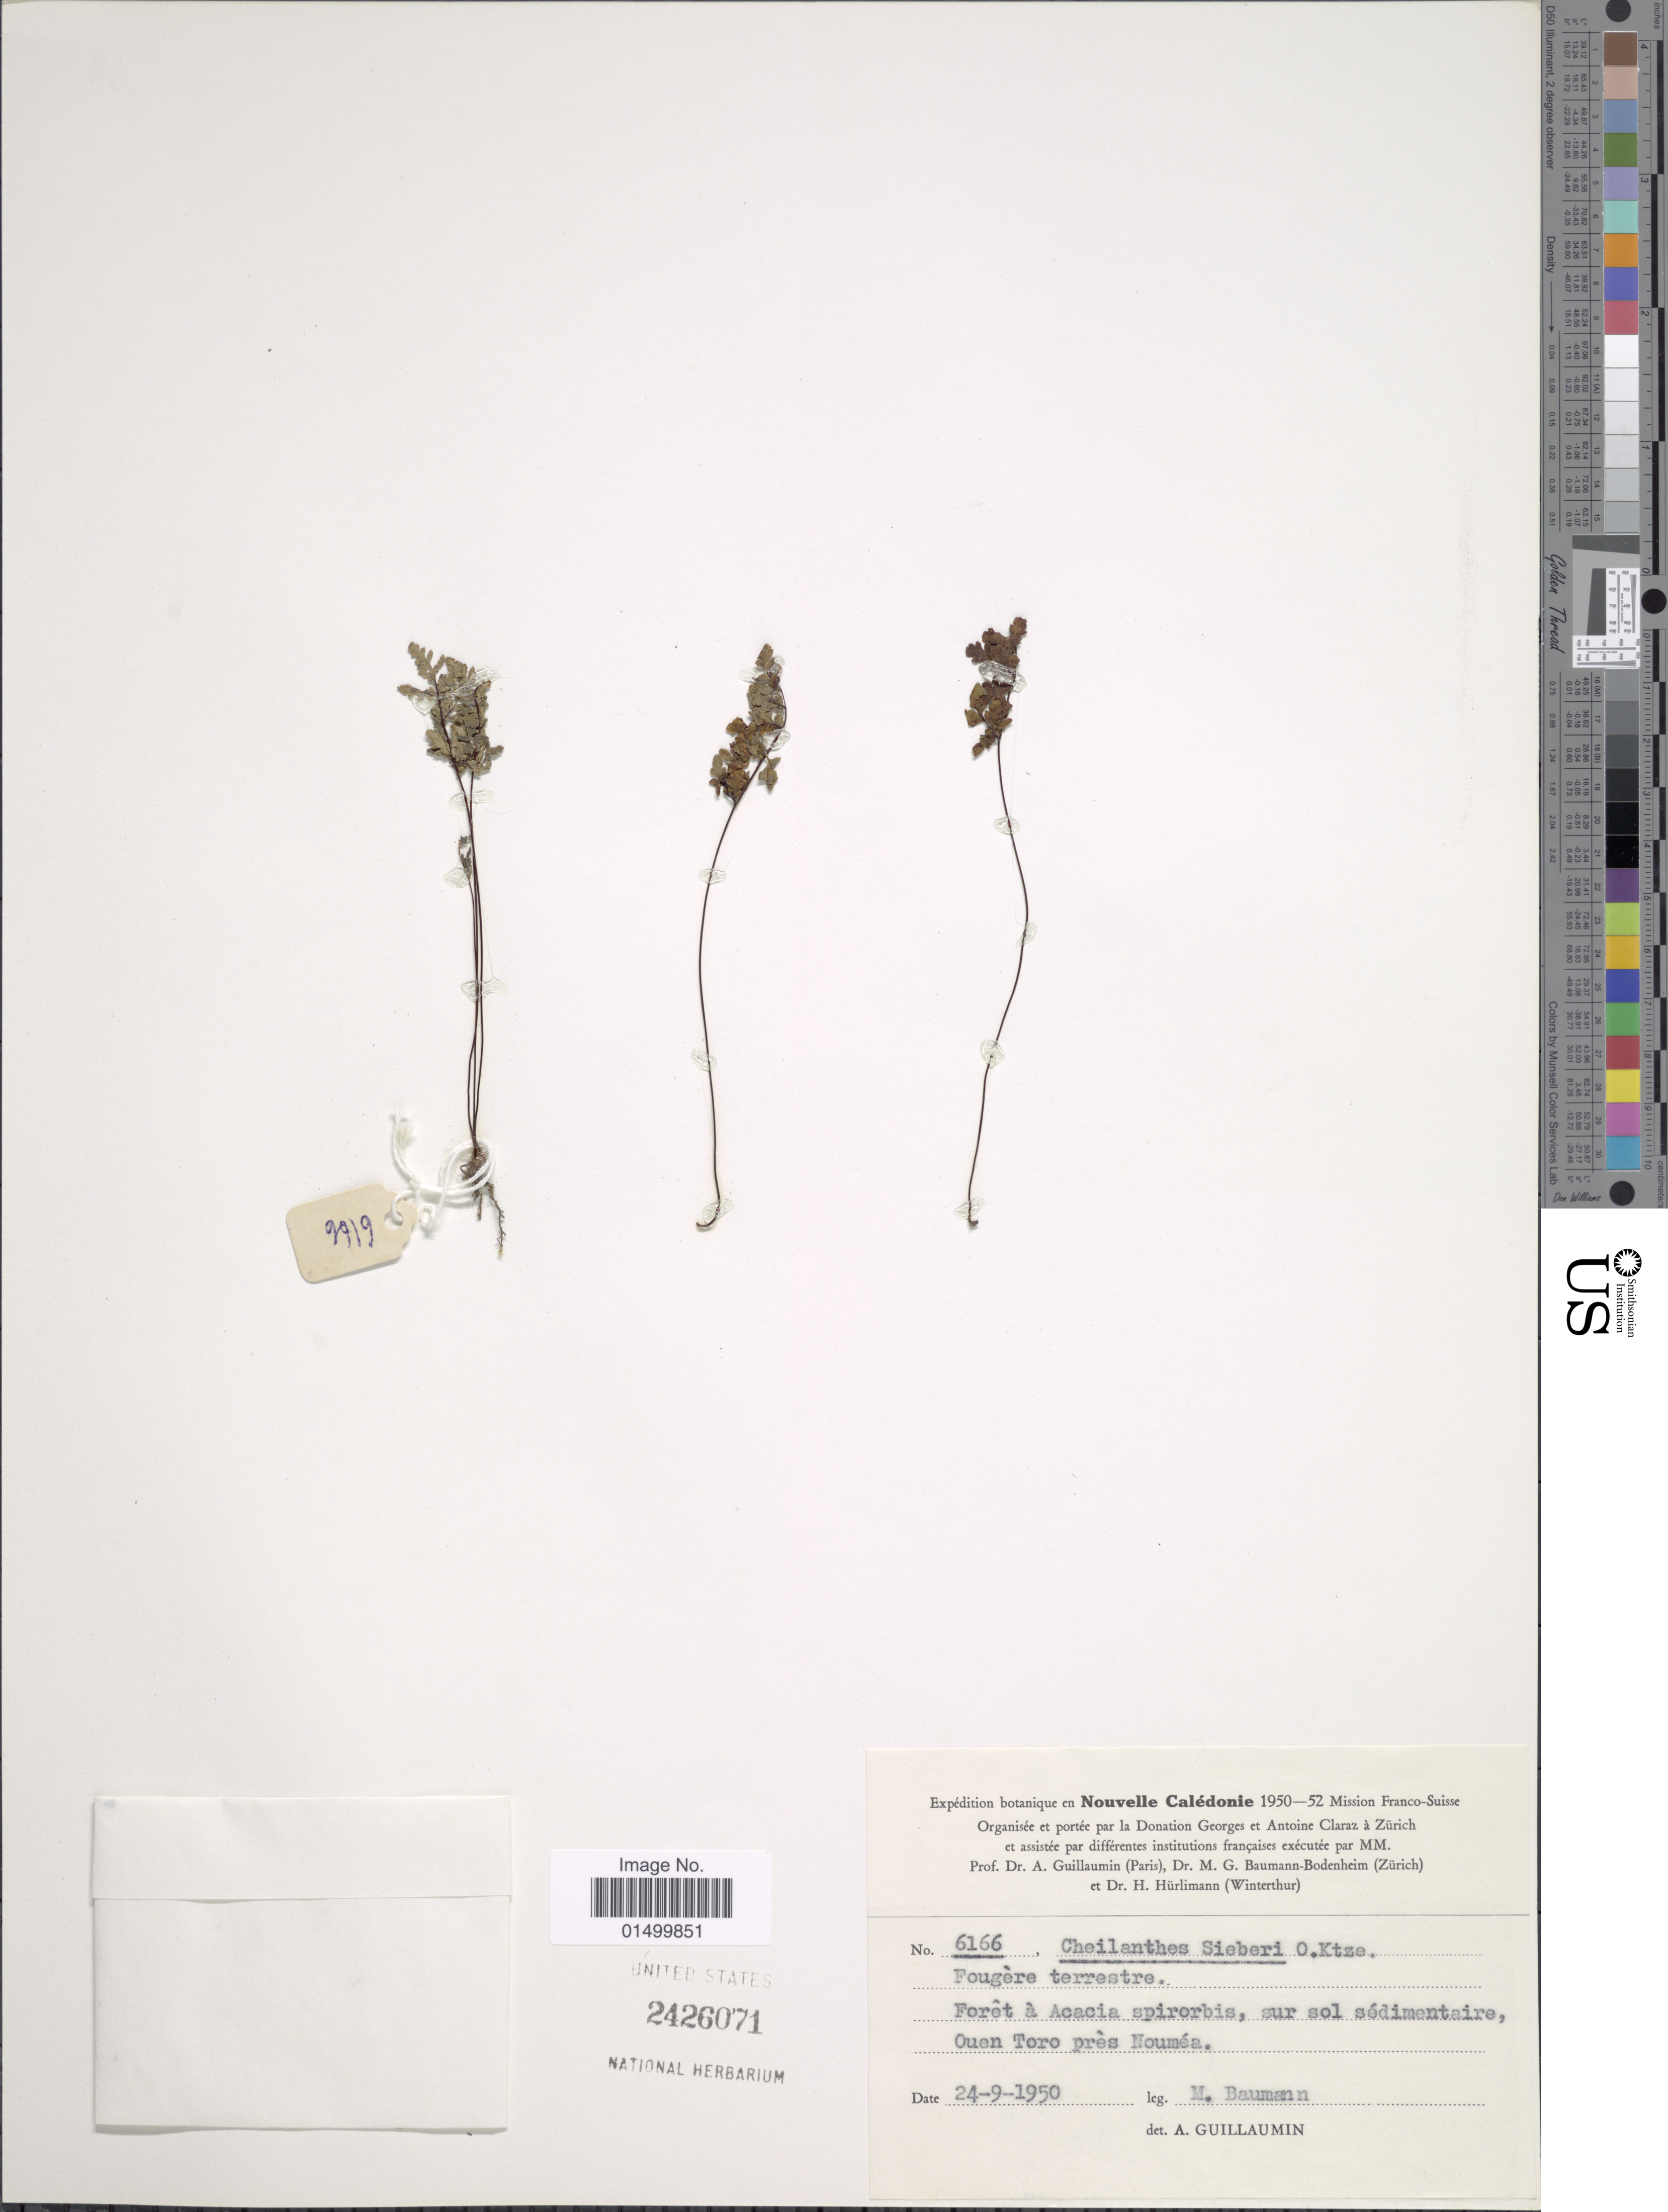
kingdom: Plantae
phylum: Tracheophyta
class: Polypodiopsida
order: Polypodiales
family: Pteridaceae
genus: Cheilanthes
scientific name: Cheilanthes humilis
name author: (G. Forst.) P.S. Green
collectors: M. Baumann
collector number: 6166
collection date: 1950-09-24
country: New Caledonia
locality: Sur sol sedimentaire, Ouen Toro pres Noumea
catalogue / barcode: US 2426071